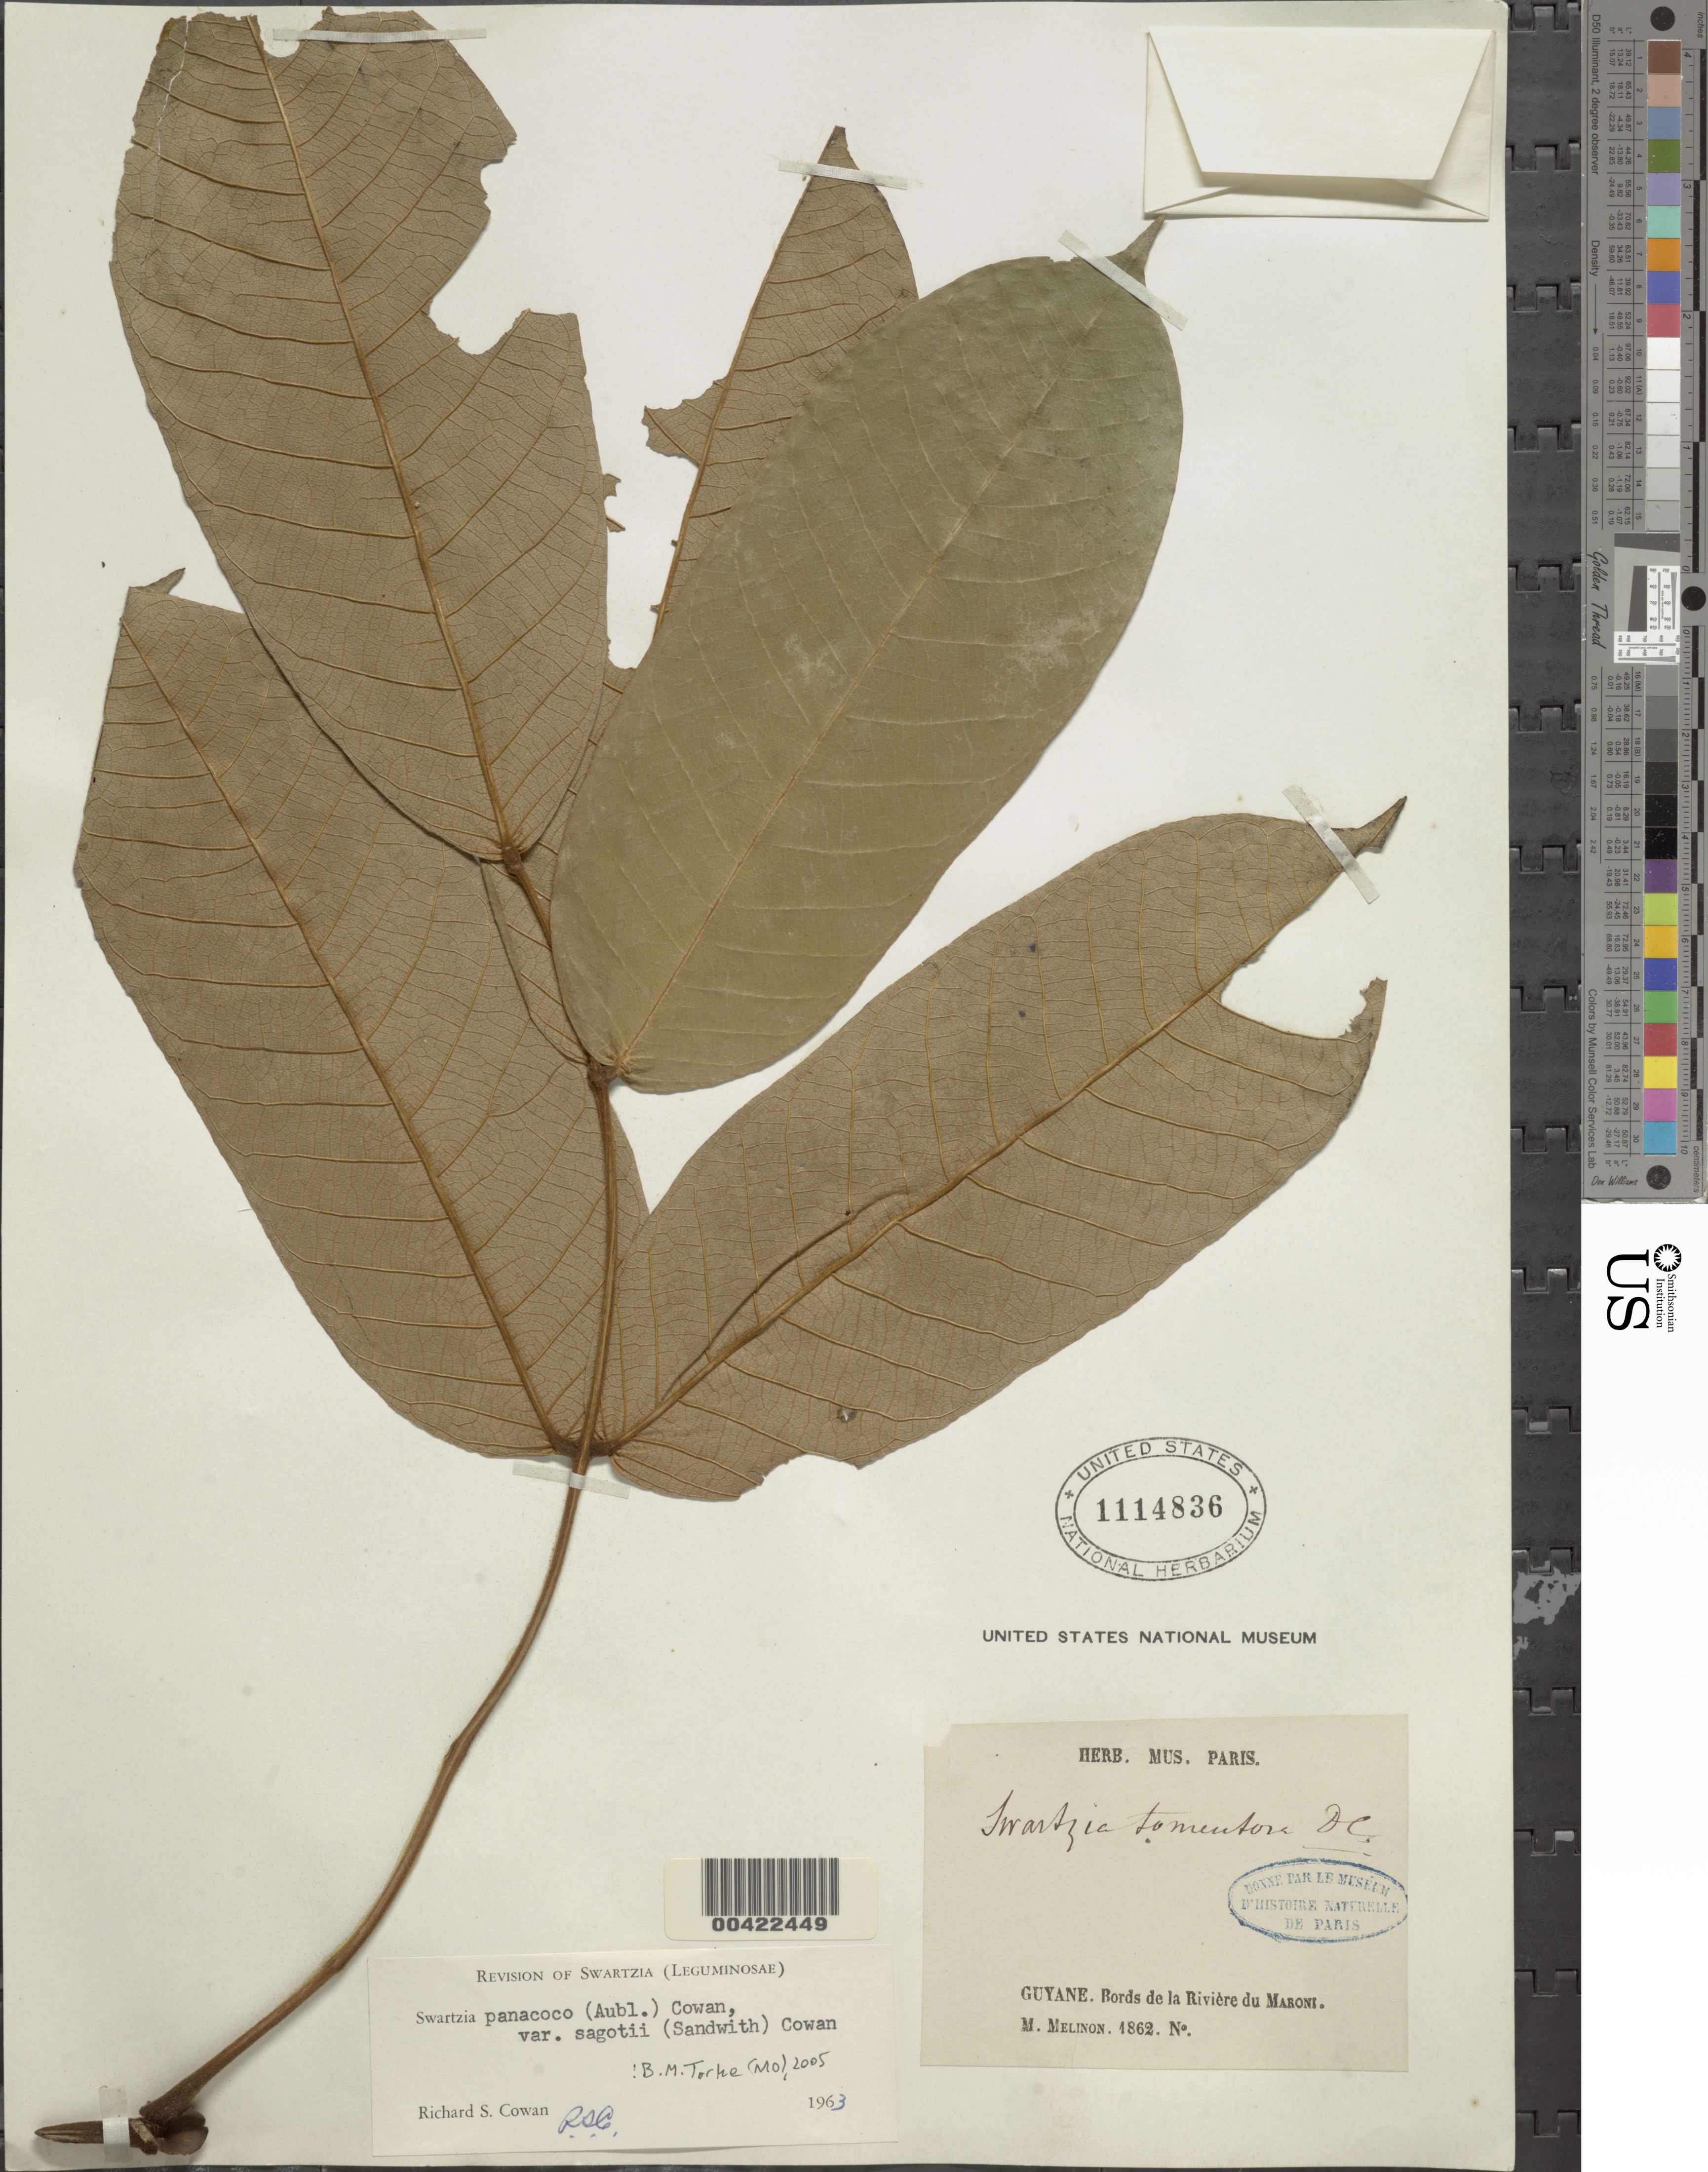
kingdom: Plantae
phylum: Tracheophyta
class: Magnoliopsida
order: Fabales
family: Fabaceae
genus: Swartzia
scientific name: Swartzia panacoco var. sagotii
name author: (Sandwith) R.S. Cowan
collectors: M. Melinon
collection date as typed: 1862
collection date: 1862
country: French Guiana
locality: Bords de la riviere du maroni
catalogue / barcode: US 1114836